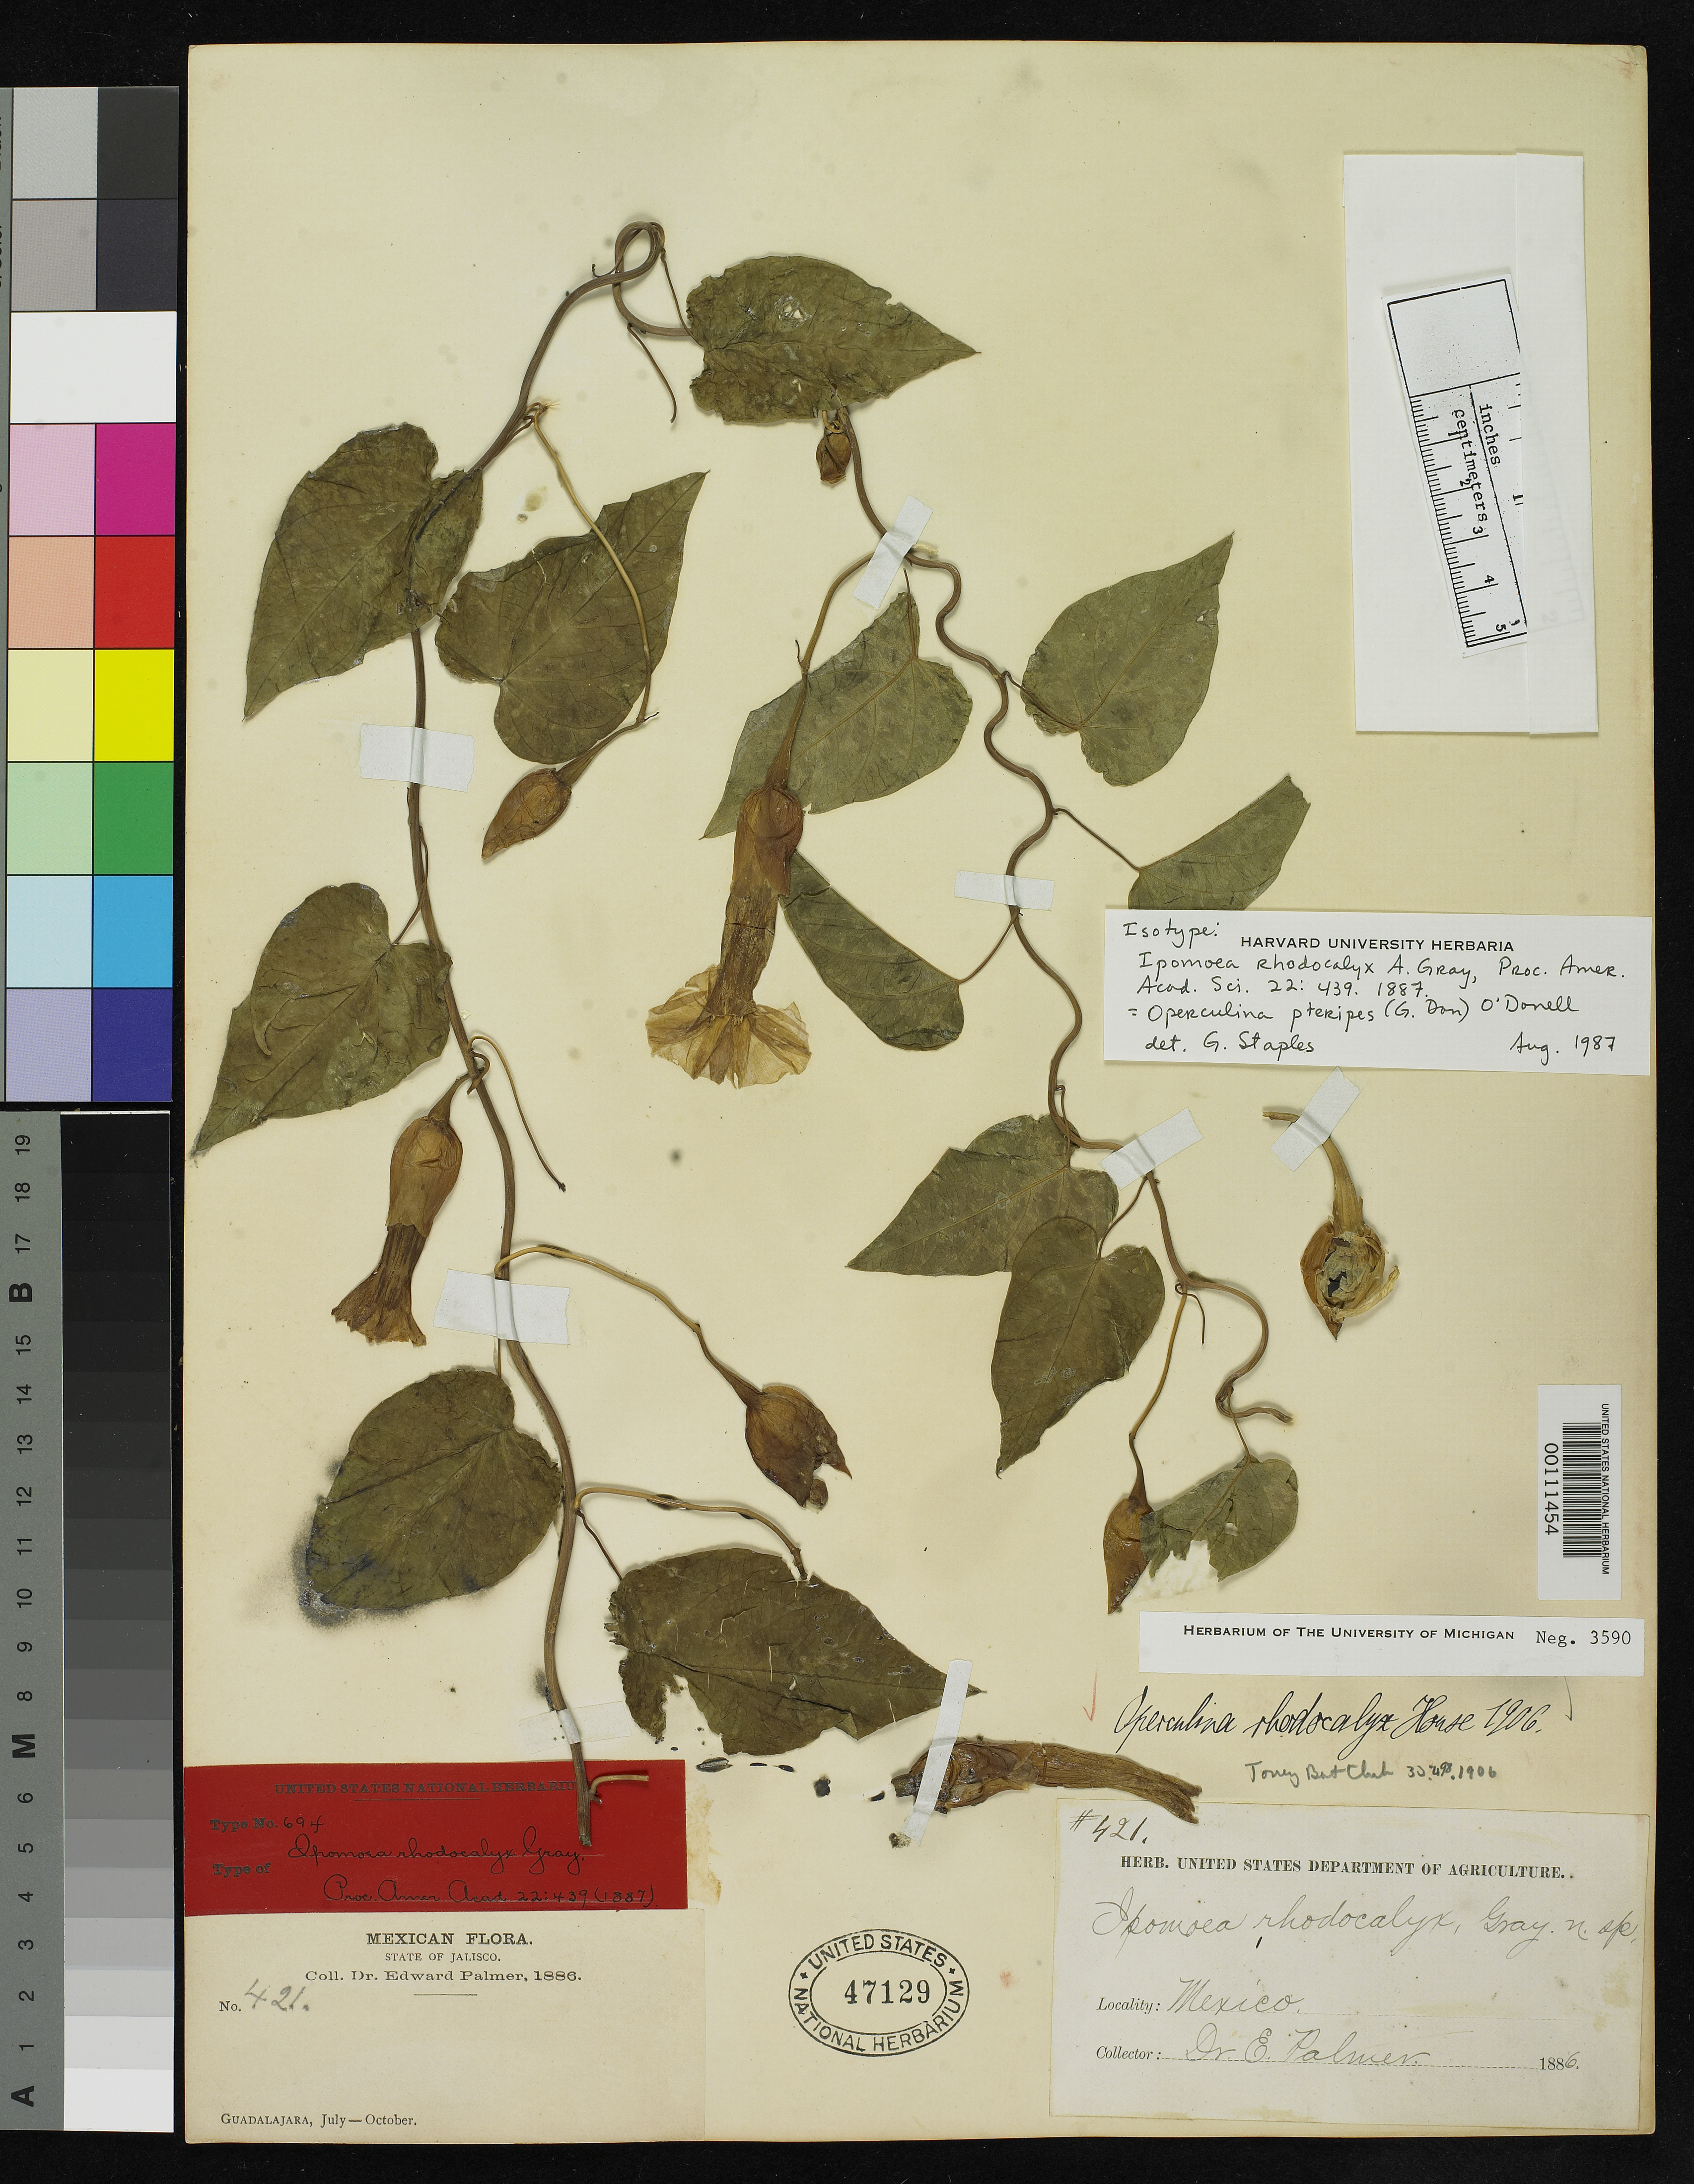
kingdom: Plantae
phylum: Tracheophyta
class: Magnoliopsida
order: Solanales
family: Convolvulaceae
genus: Ipomoea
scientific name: Ipomoea rhodocalyx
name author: A. Gray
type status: Isotype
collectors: E. Palmer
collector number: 421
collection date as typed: Jul 1886 to -- Oct 1886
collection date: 1886-07/1886-10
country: Mexico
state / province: Jalisco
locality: Tequila.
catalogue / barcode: US 47129